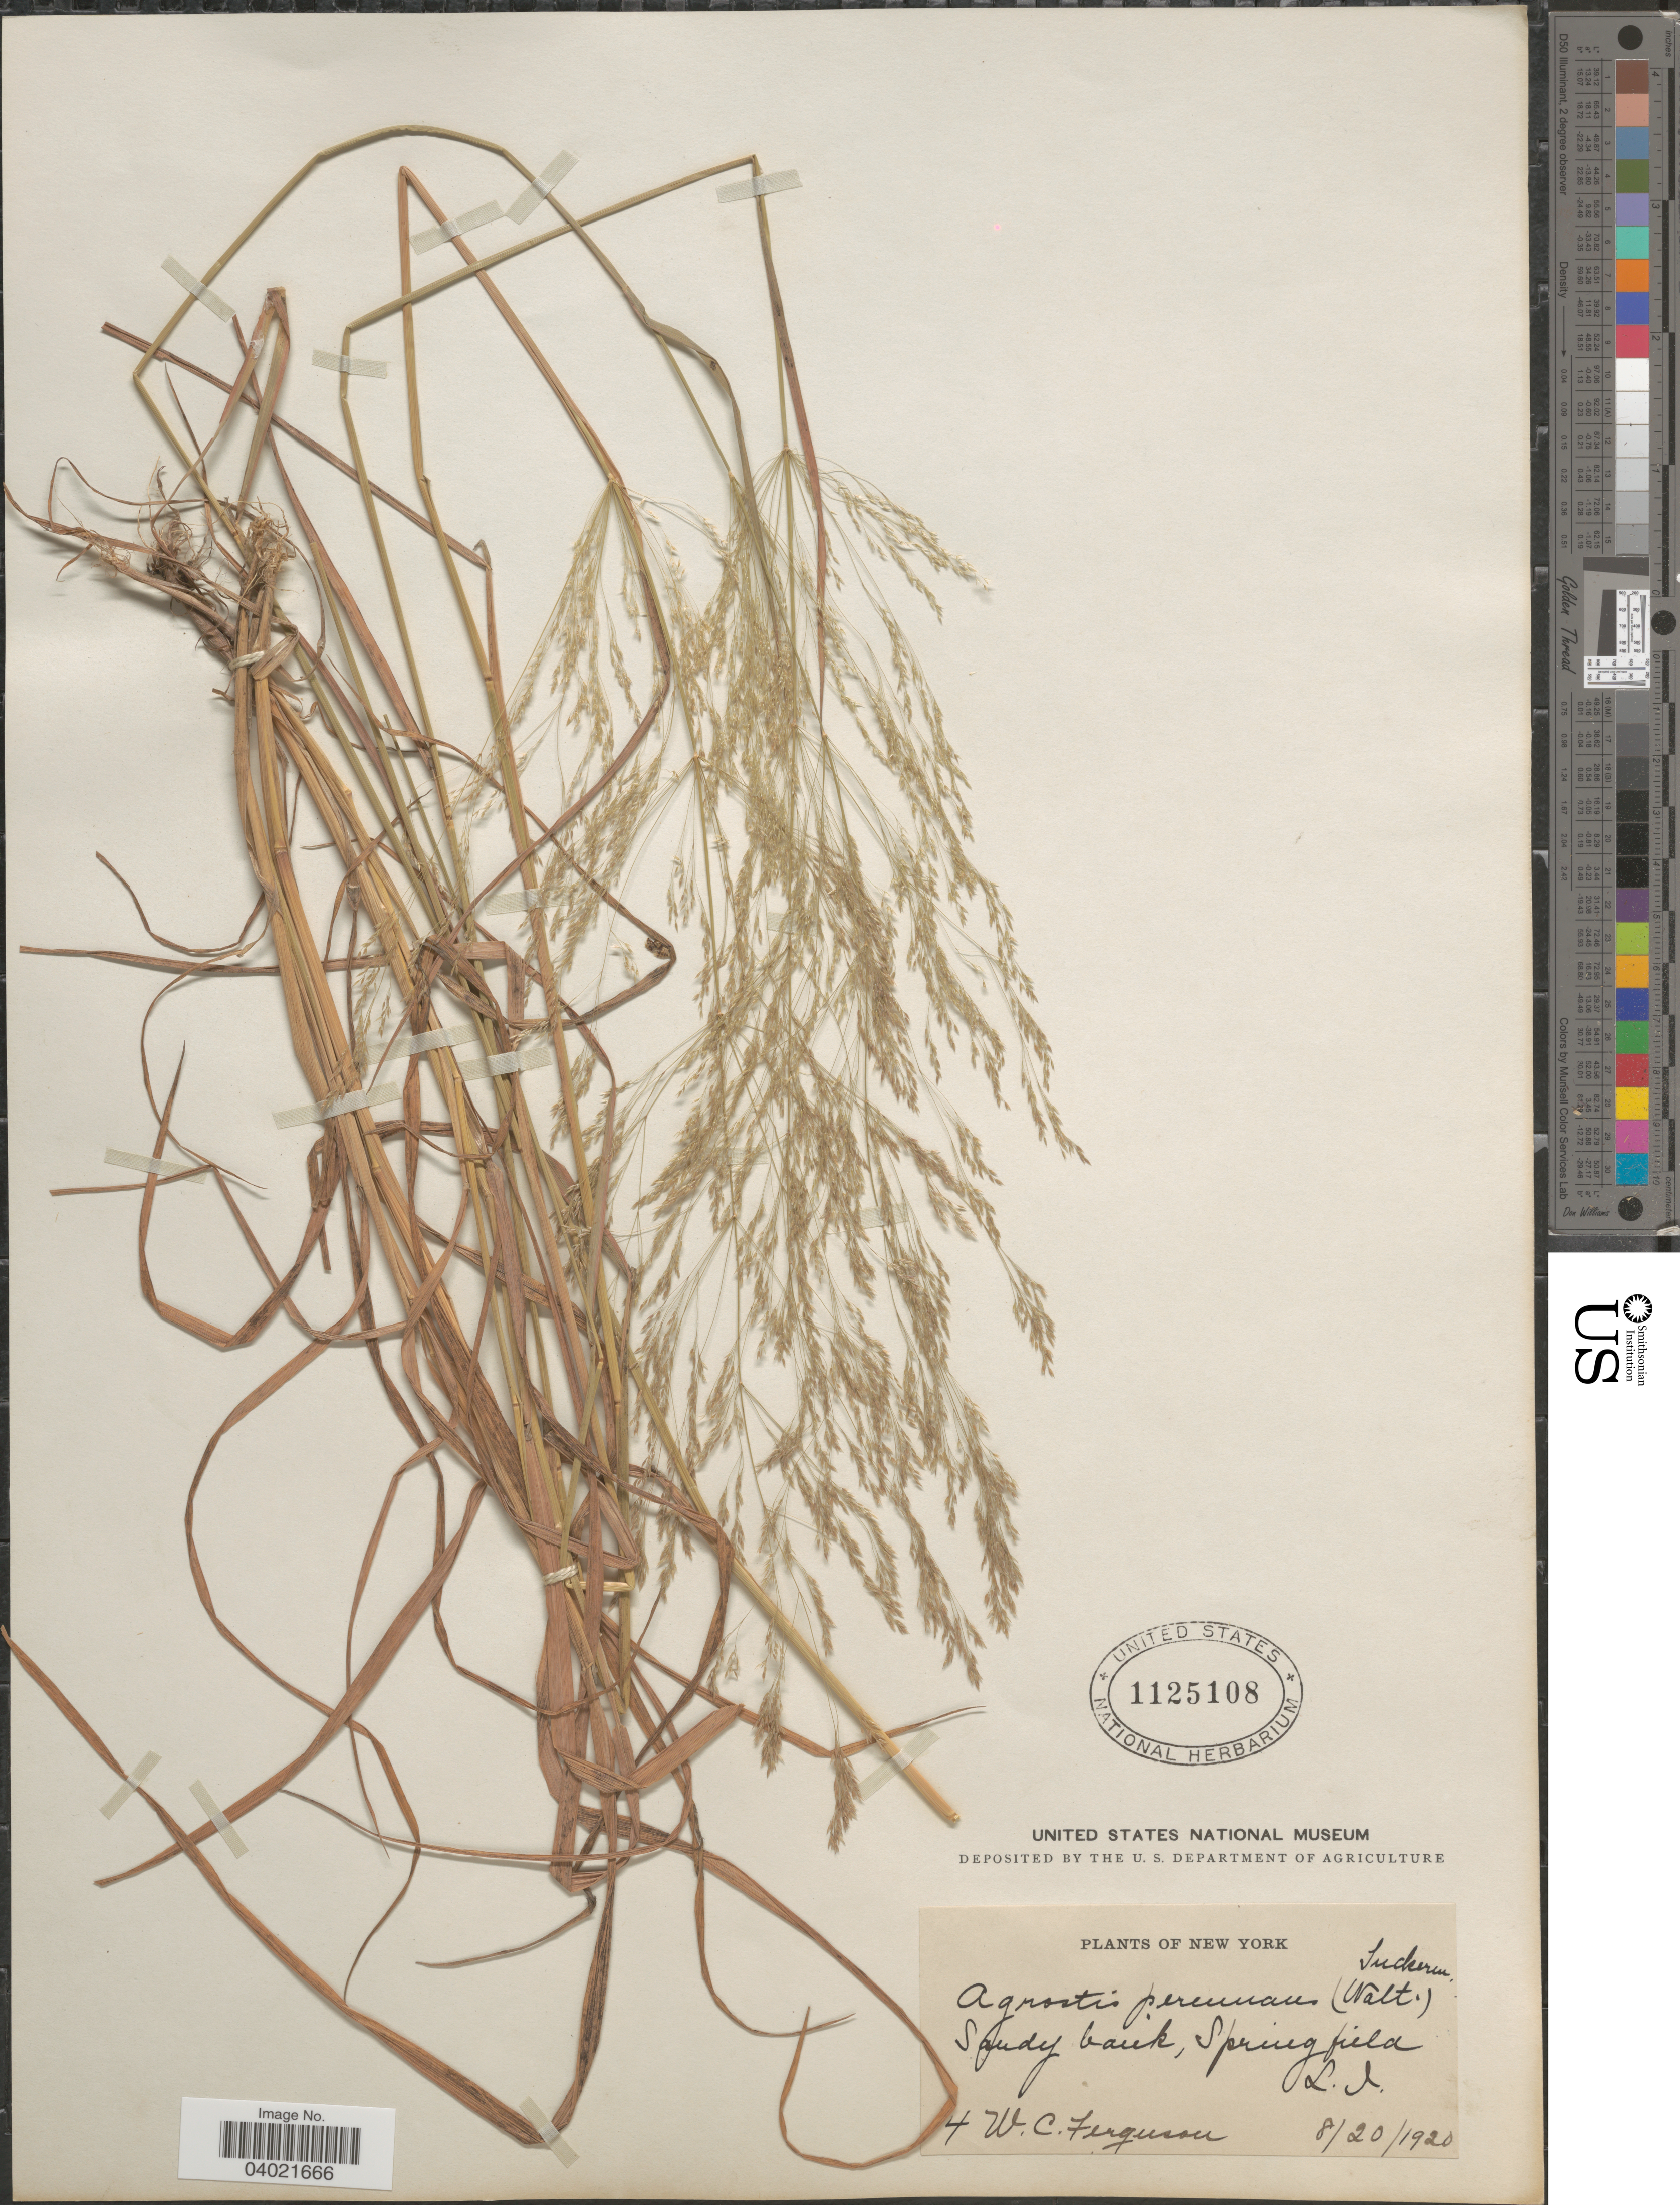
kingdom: Plantae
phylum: Tracheophyta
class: Liliopsida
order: Poales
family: Poaceae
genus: Agrostis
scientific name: Agrostis perennans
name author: (Walter) Tuck.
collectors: W. Ferguson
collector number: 4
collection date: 1920-08-20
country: United States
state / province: New York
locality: Sandy bank, Spring field L. I.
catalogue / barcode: US 1125108